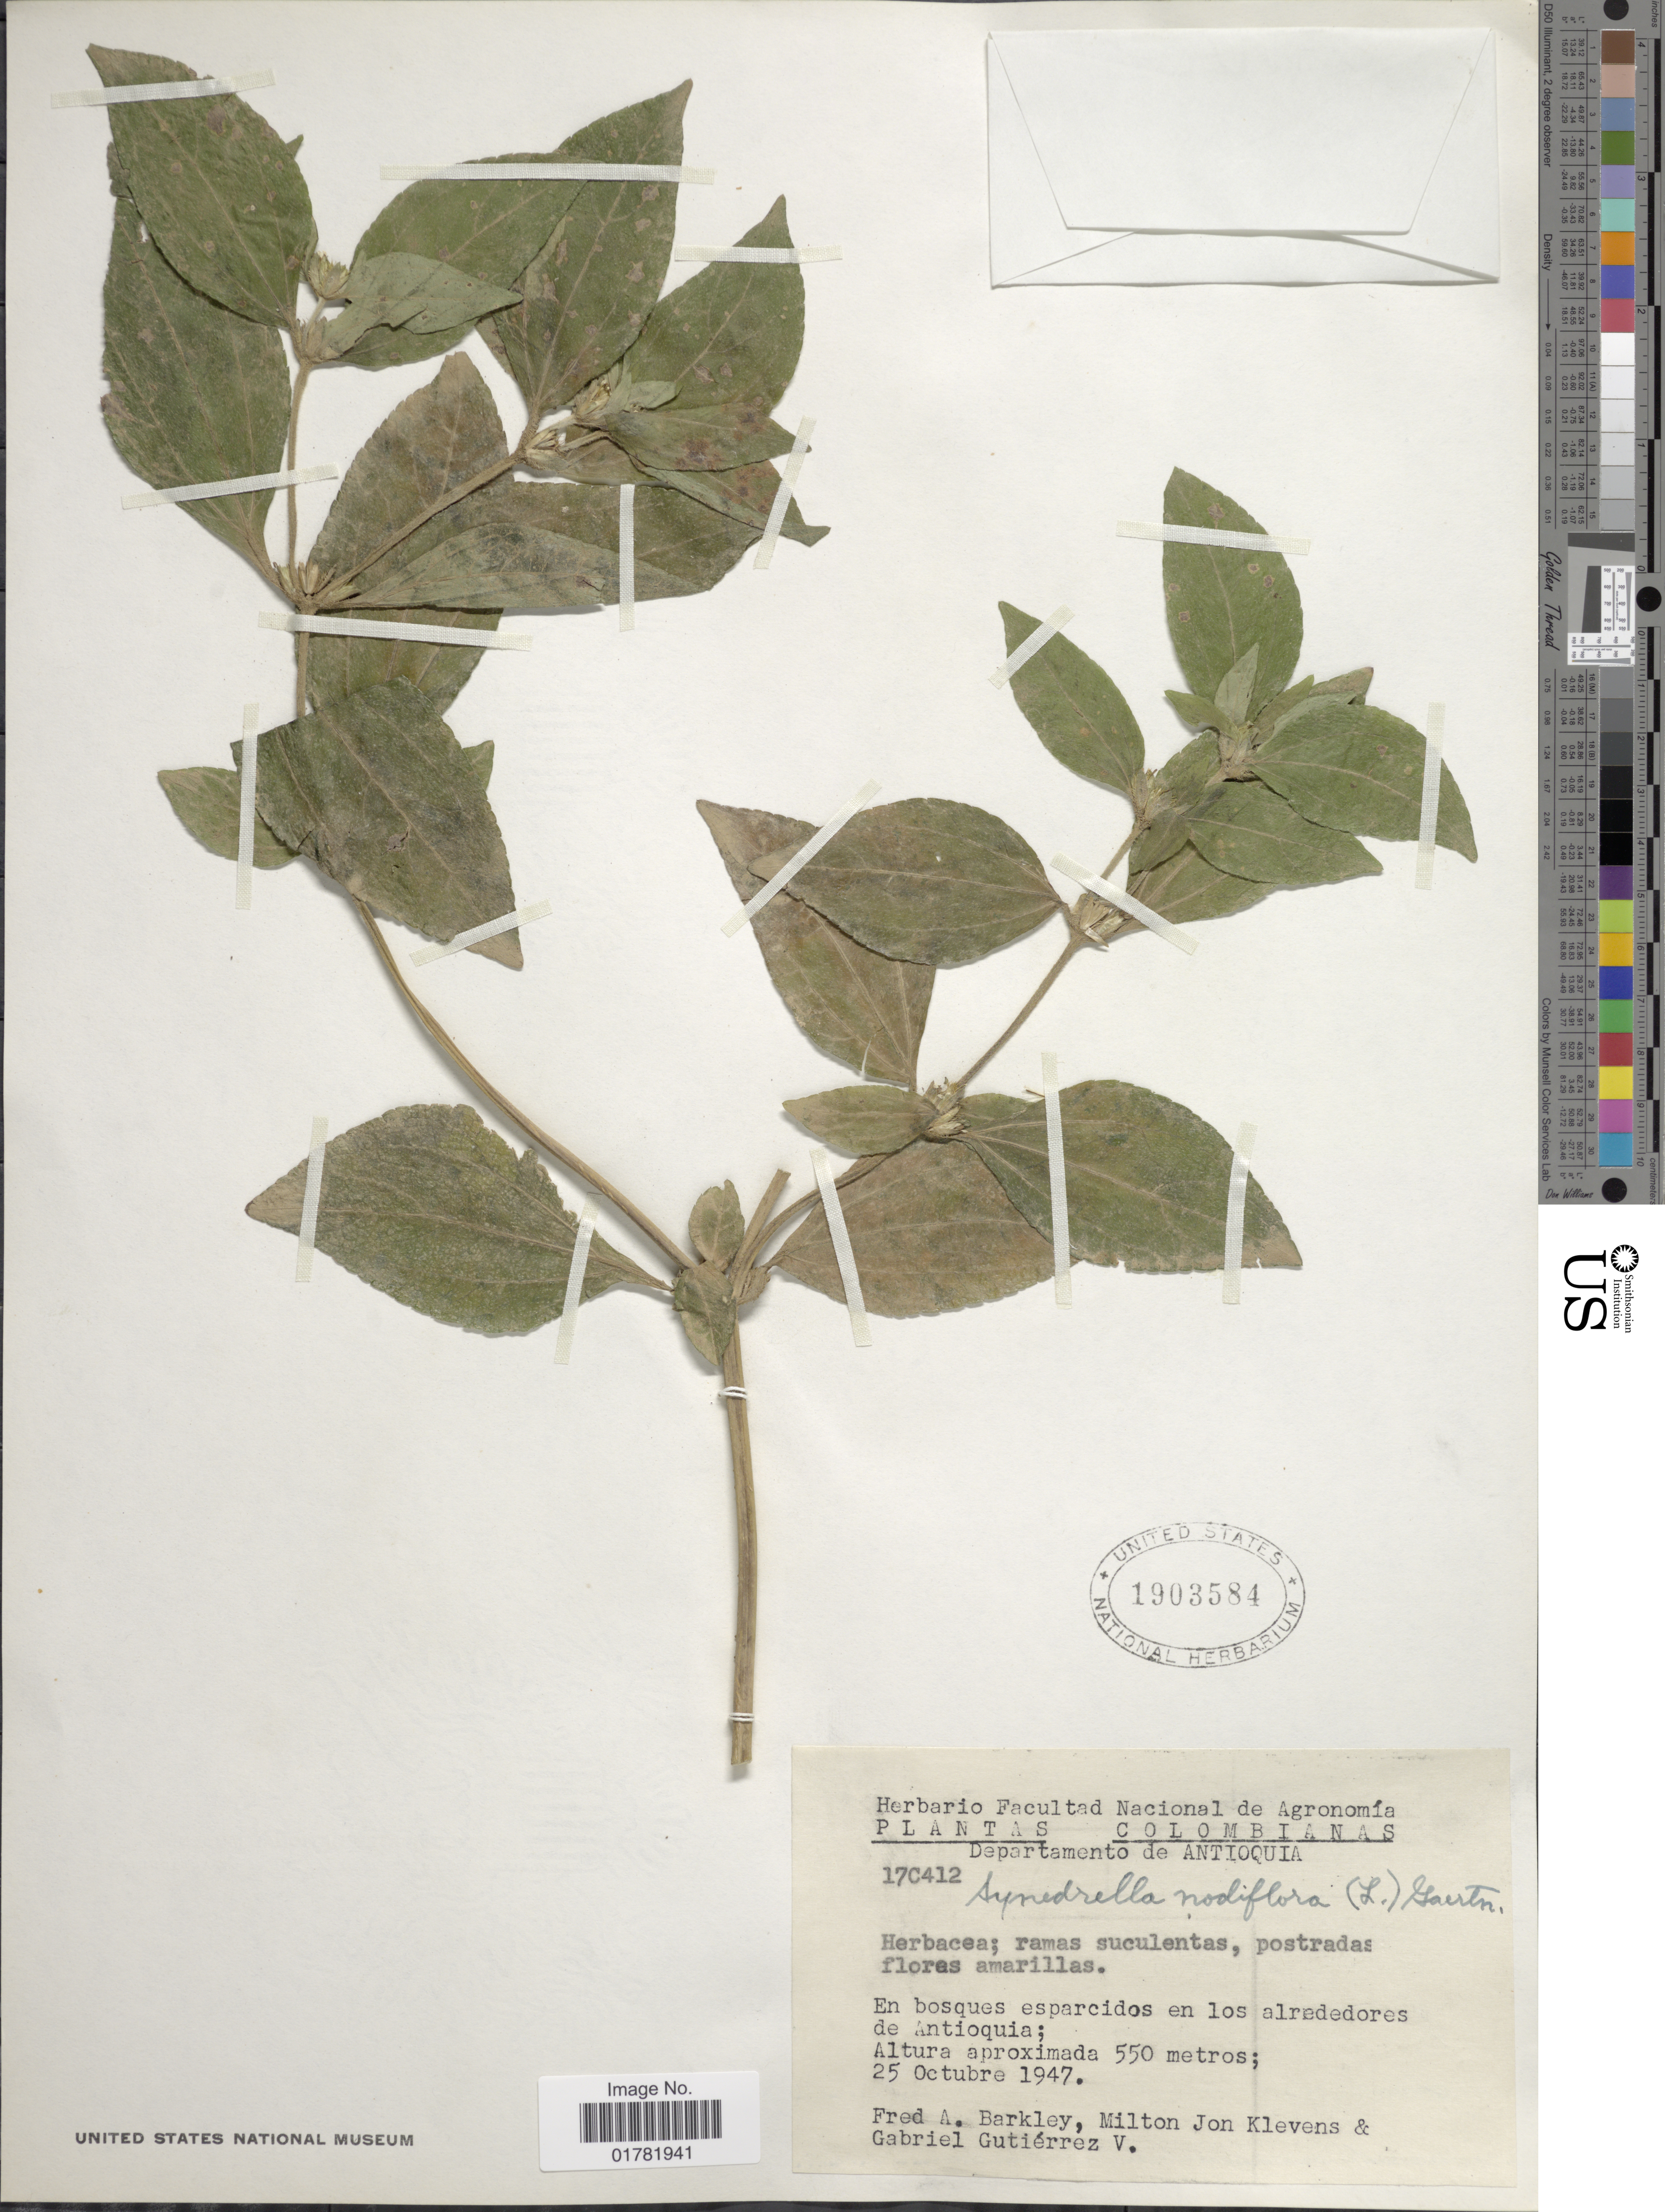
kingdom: Plantae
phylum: Tracheophyta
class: Magnoliopsida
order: Asterales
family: Asteraceae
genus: Synedrella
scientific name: Synedrella nodiflora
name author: (L.) Gaertn.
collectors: F. A. Barkley, M. Klevens & G. Gutiérrez V.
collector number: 17C412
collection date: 1947-10-25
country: Colombia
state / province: Antioquia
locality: Departamento de Antiquia, En bosques esparcidos en los alrededores de Antioquia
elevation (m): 550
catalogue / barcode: US 1903584